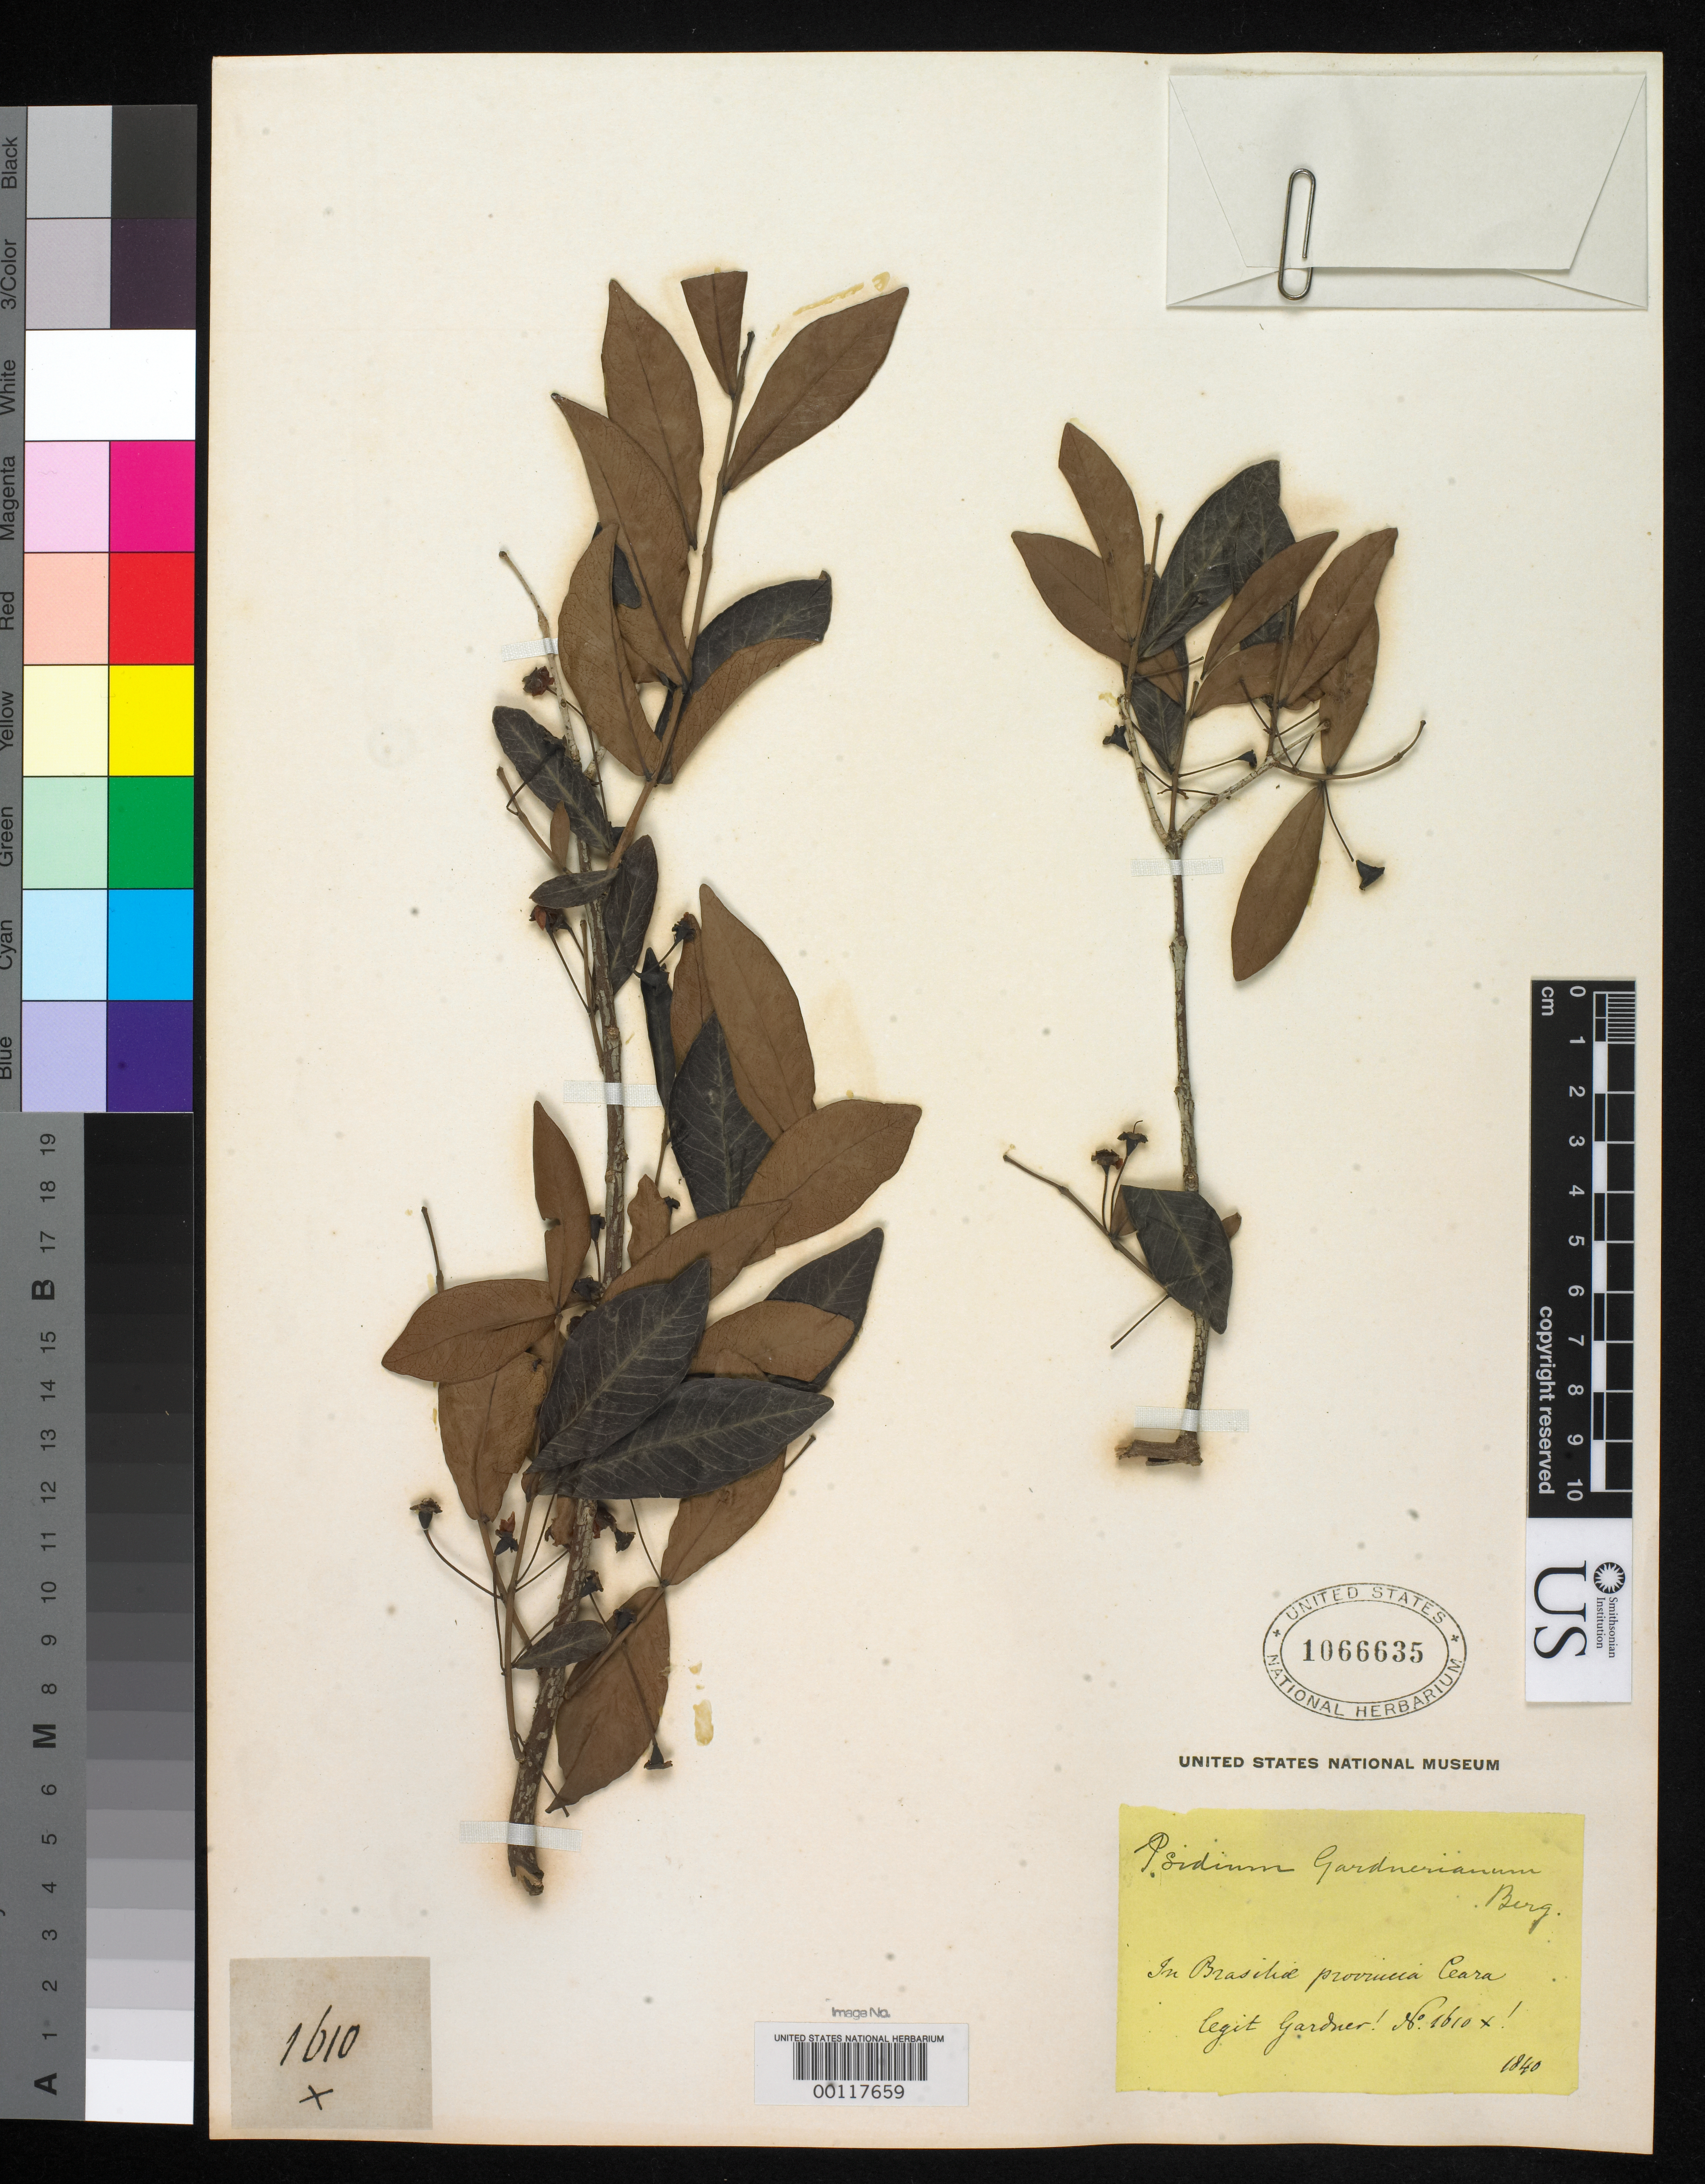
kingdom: Plantae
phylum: Tracheophyta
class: Magnoliopsida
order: Myrtales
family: Myrtaceae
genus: Psidium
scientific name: Psidium gardnerianum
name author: O. Berg in Mart.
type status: Type Fragment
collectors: G. Gardner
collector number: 1610 p.p.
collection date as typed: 1840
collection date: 1840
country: Brazil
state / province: Ceará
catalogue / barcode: US 1066635